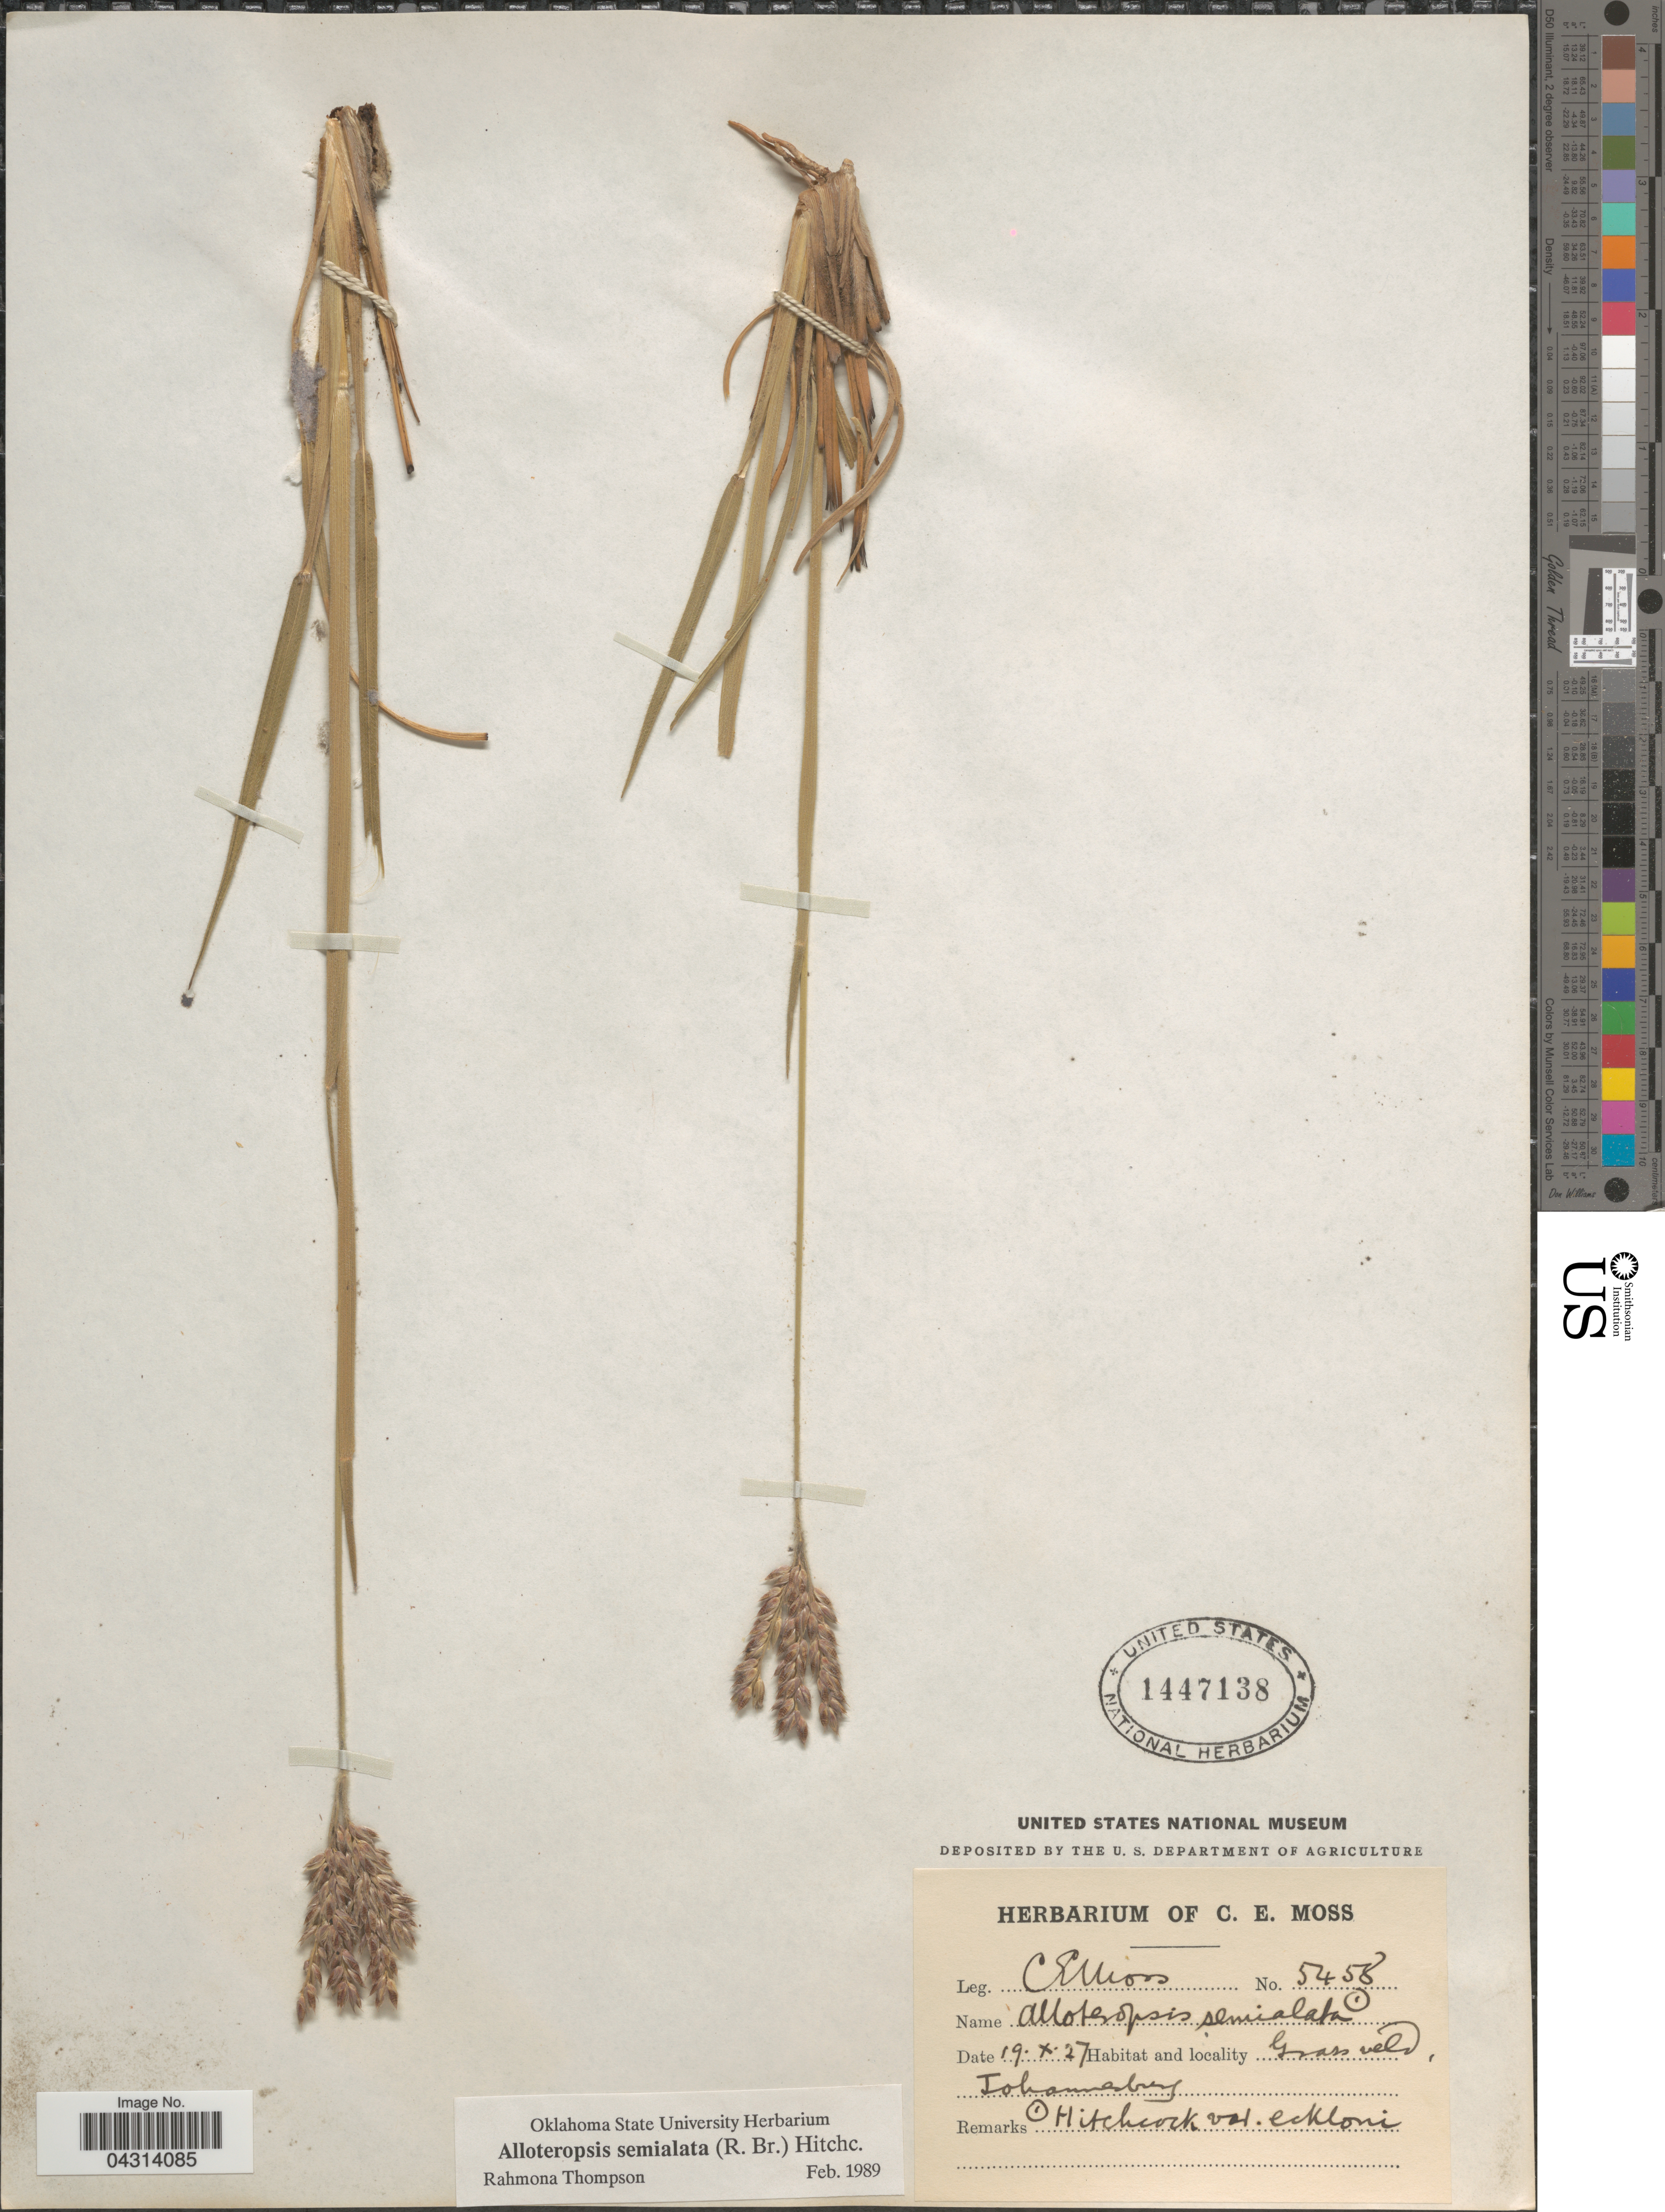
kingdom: Plantae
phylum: Tracheophyta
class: Liliopsida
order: Poales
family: Poaceae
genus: Alloteropsis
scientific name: Alloteropsis semialata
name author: (R. Br.) Hitchc.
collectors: C. E. Moss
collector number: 5458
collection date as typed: Transcribed d/m/y: 19/10/27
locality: Grassveld. Johannesburg.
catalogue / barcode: US 1447138